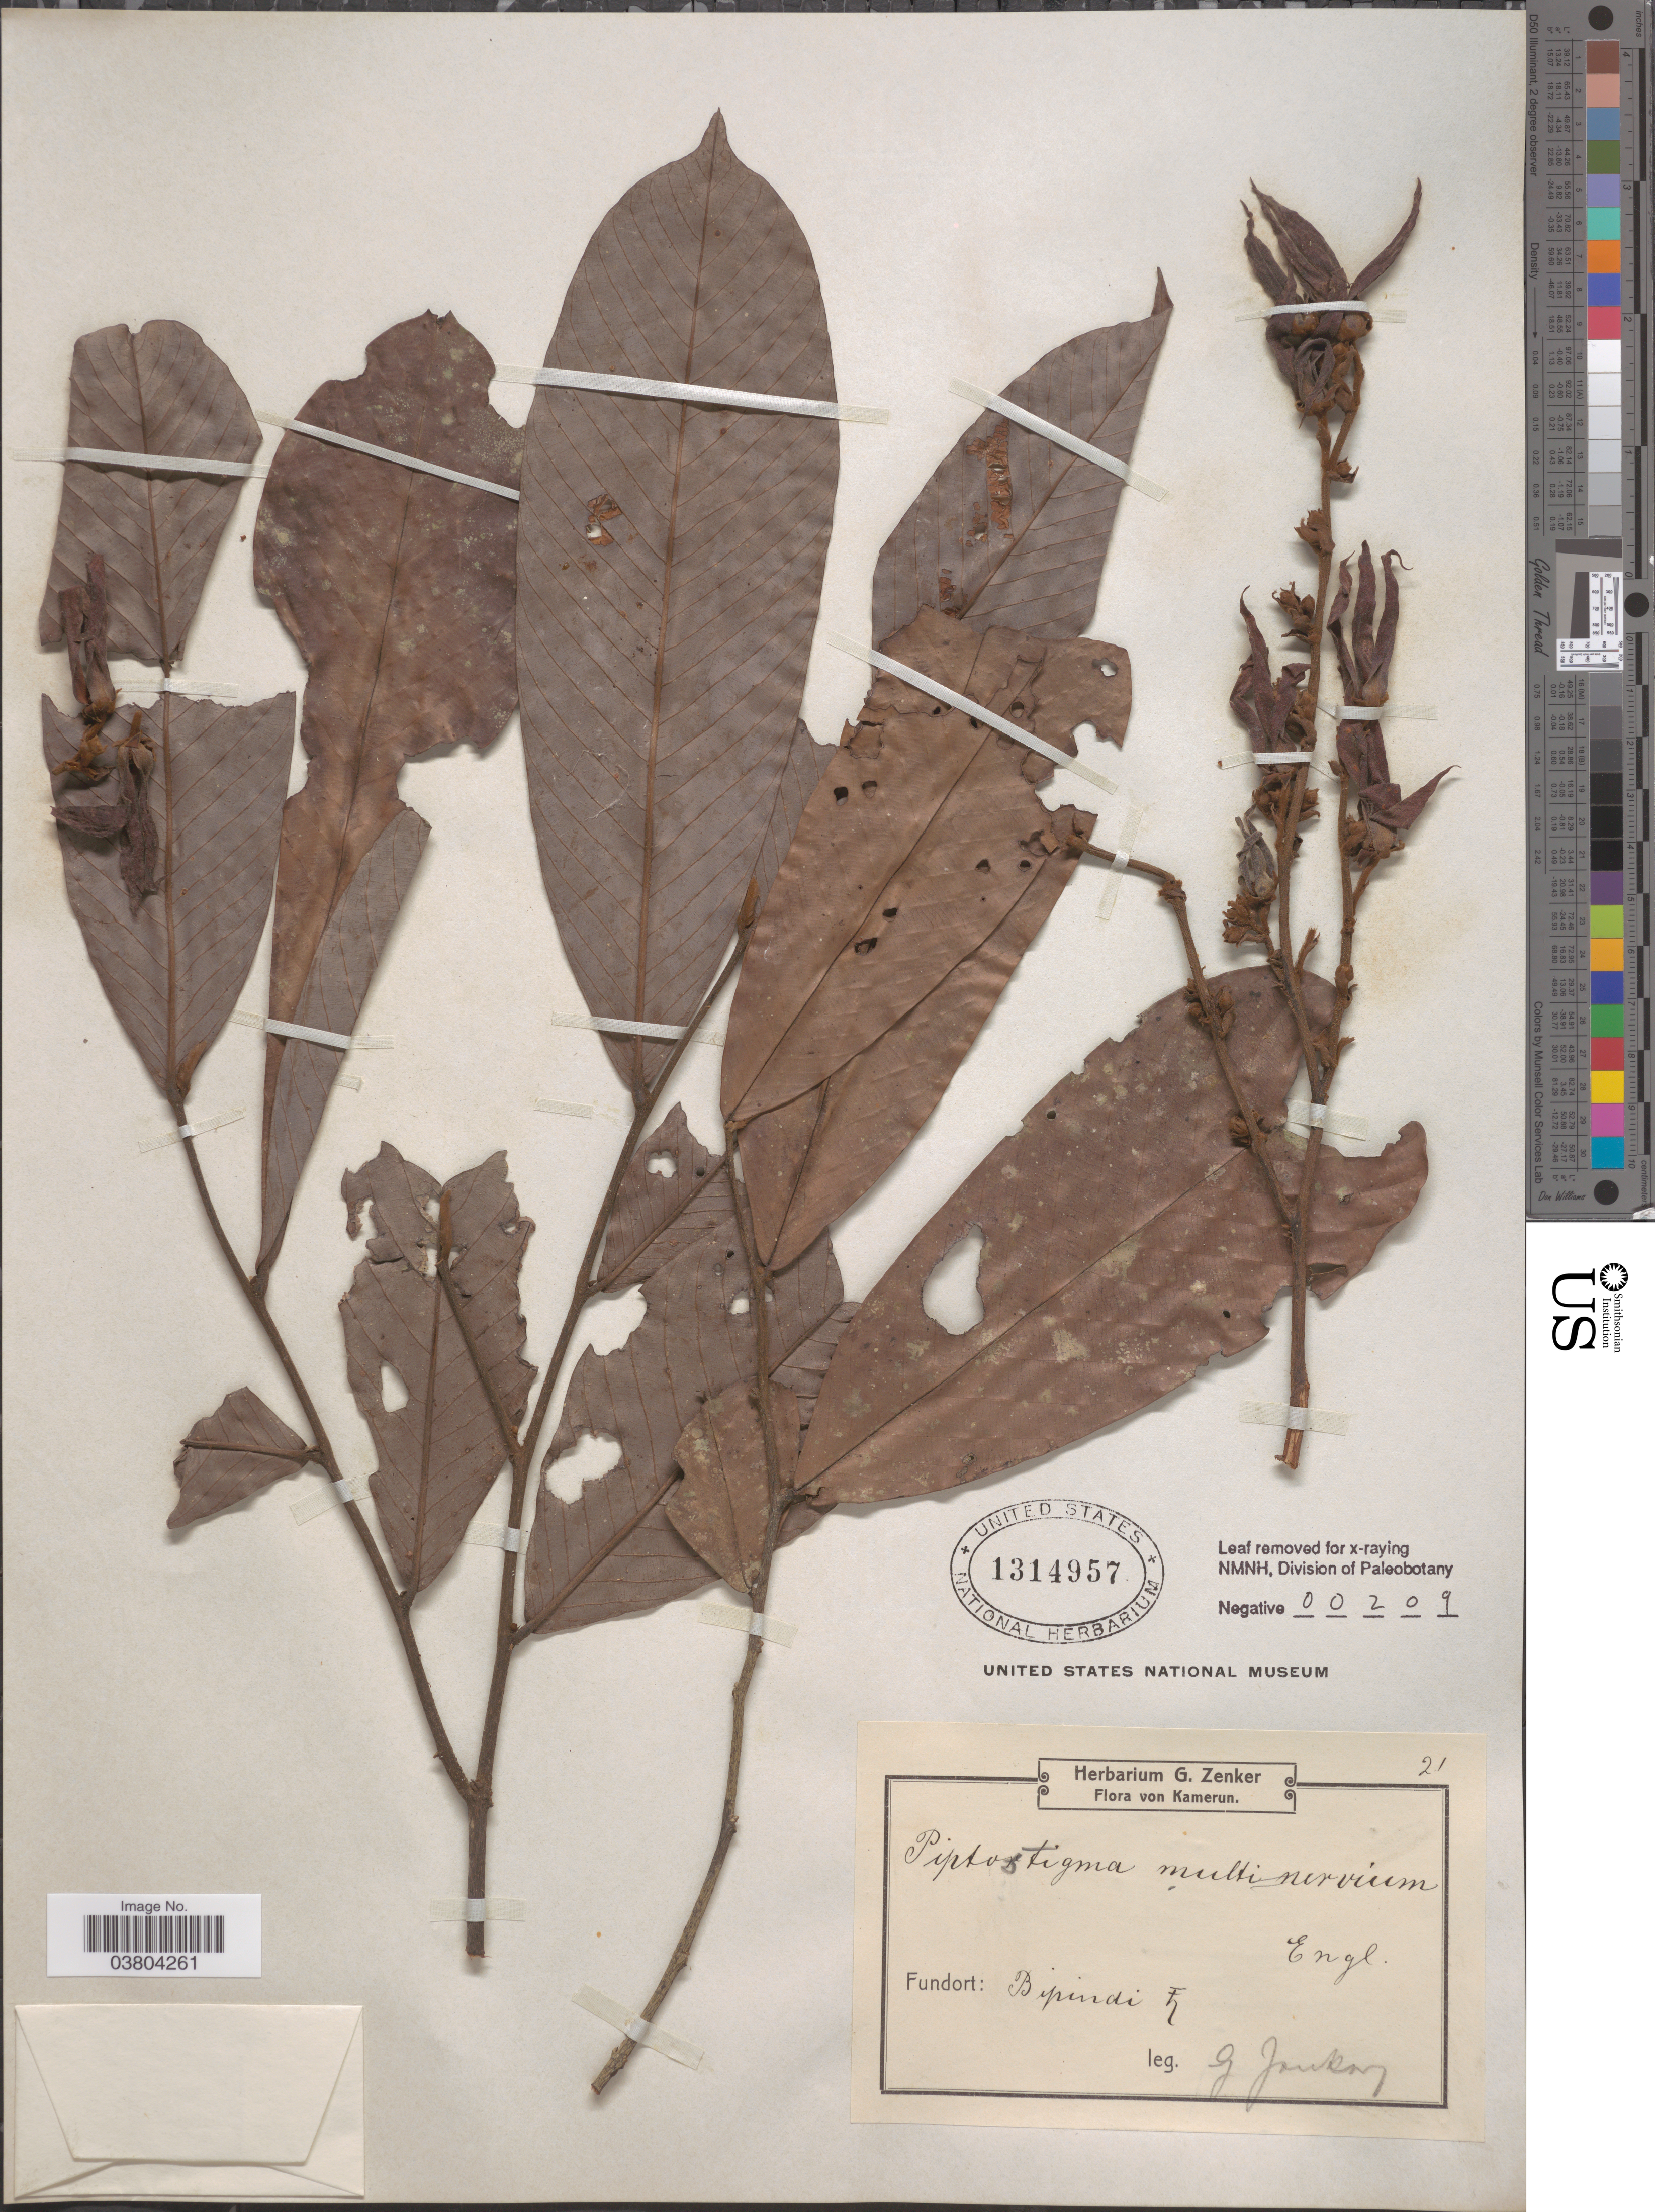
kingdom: Plantae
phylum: Tracheophyta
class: Magnoliopsida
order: Magnoliales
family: Annonaceae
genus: Piptostigma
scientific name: Piptostigma multinervium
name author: Engl. & Diels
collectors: G. A. Zenker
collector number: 21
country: Cameroon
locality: Bipindi.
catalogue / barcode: US 1314957